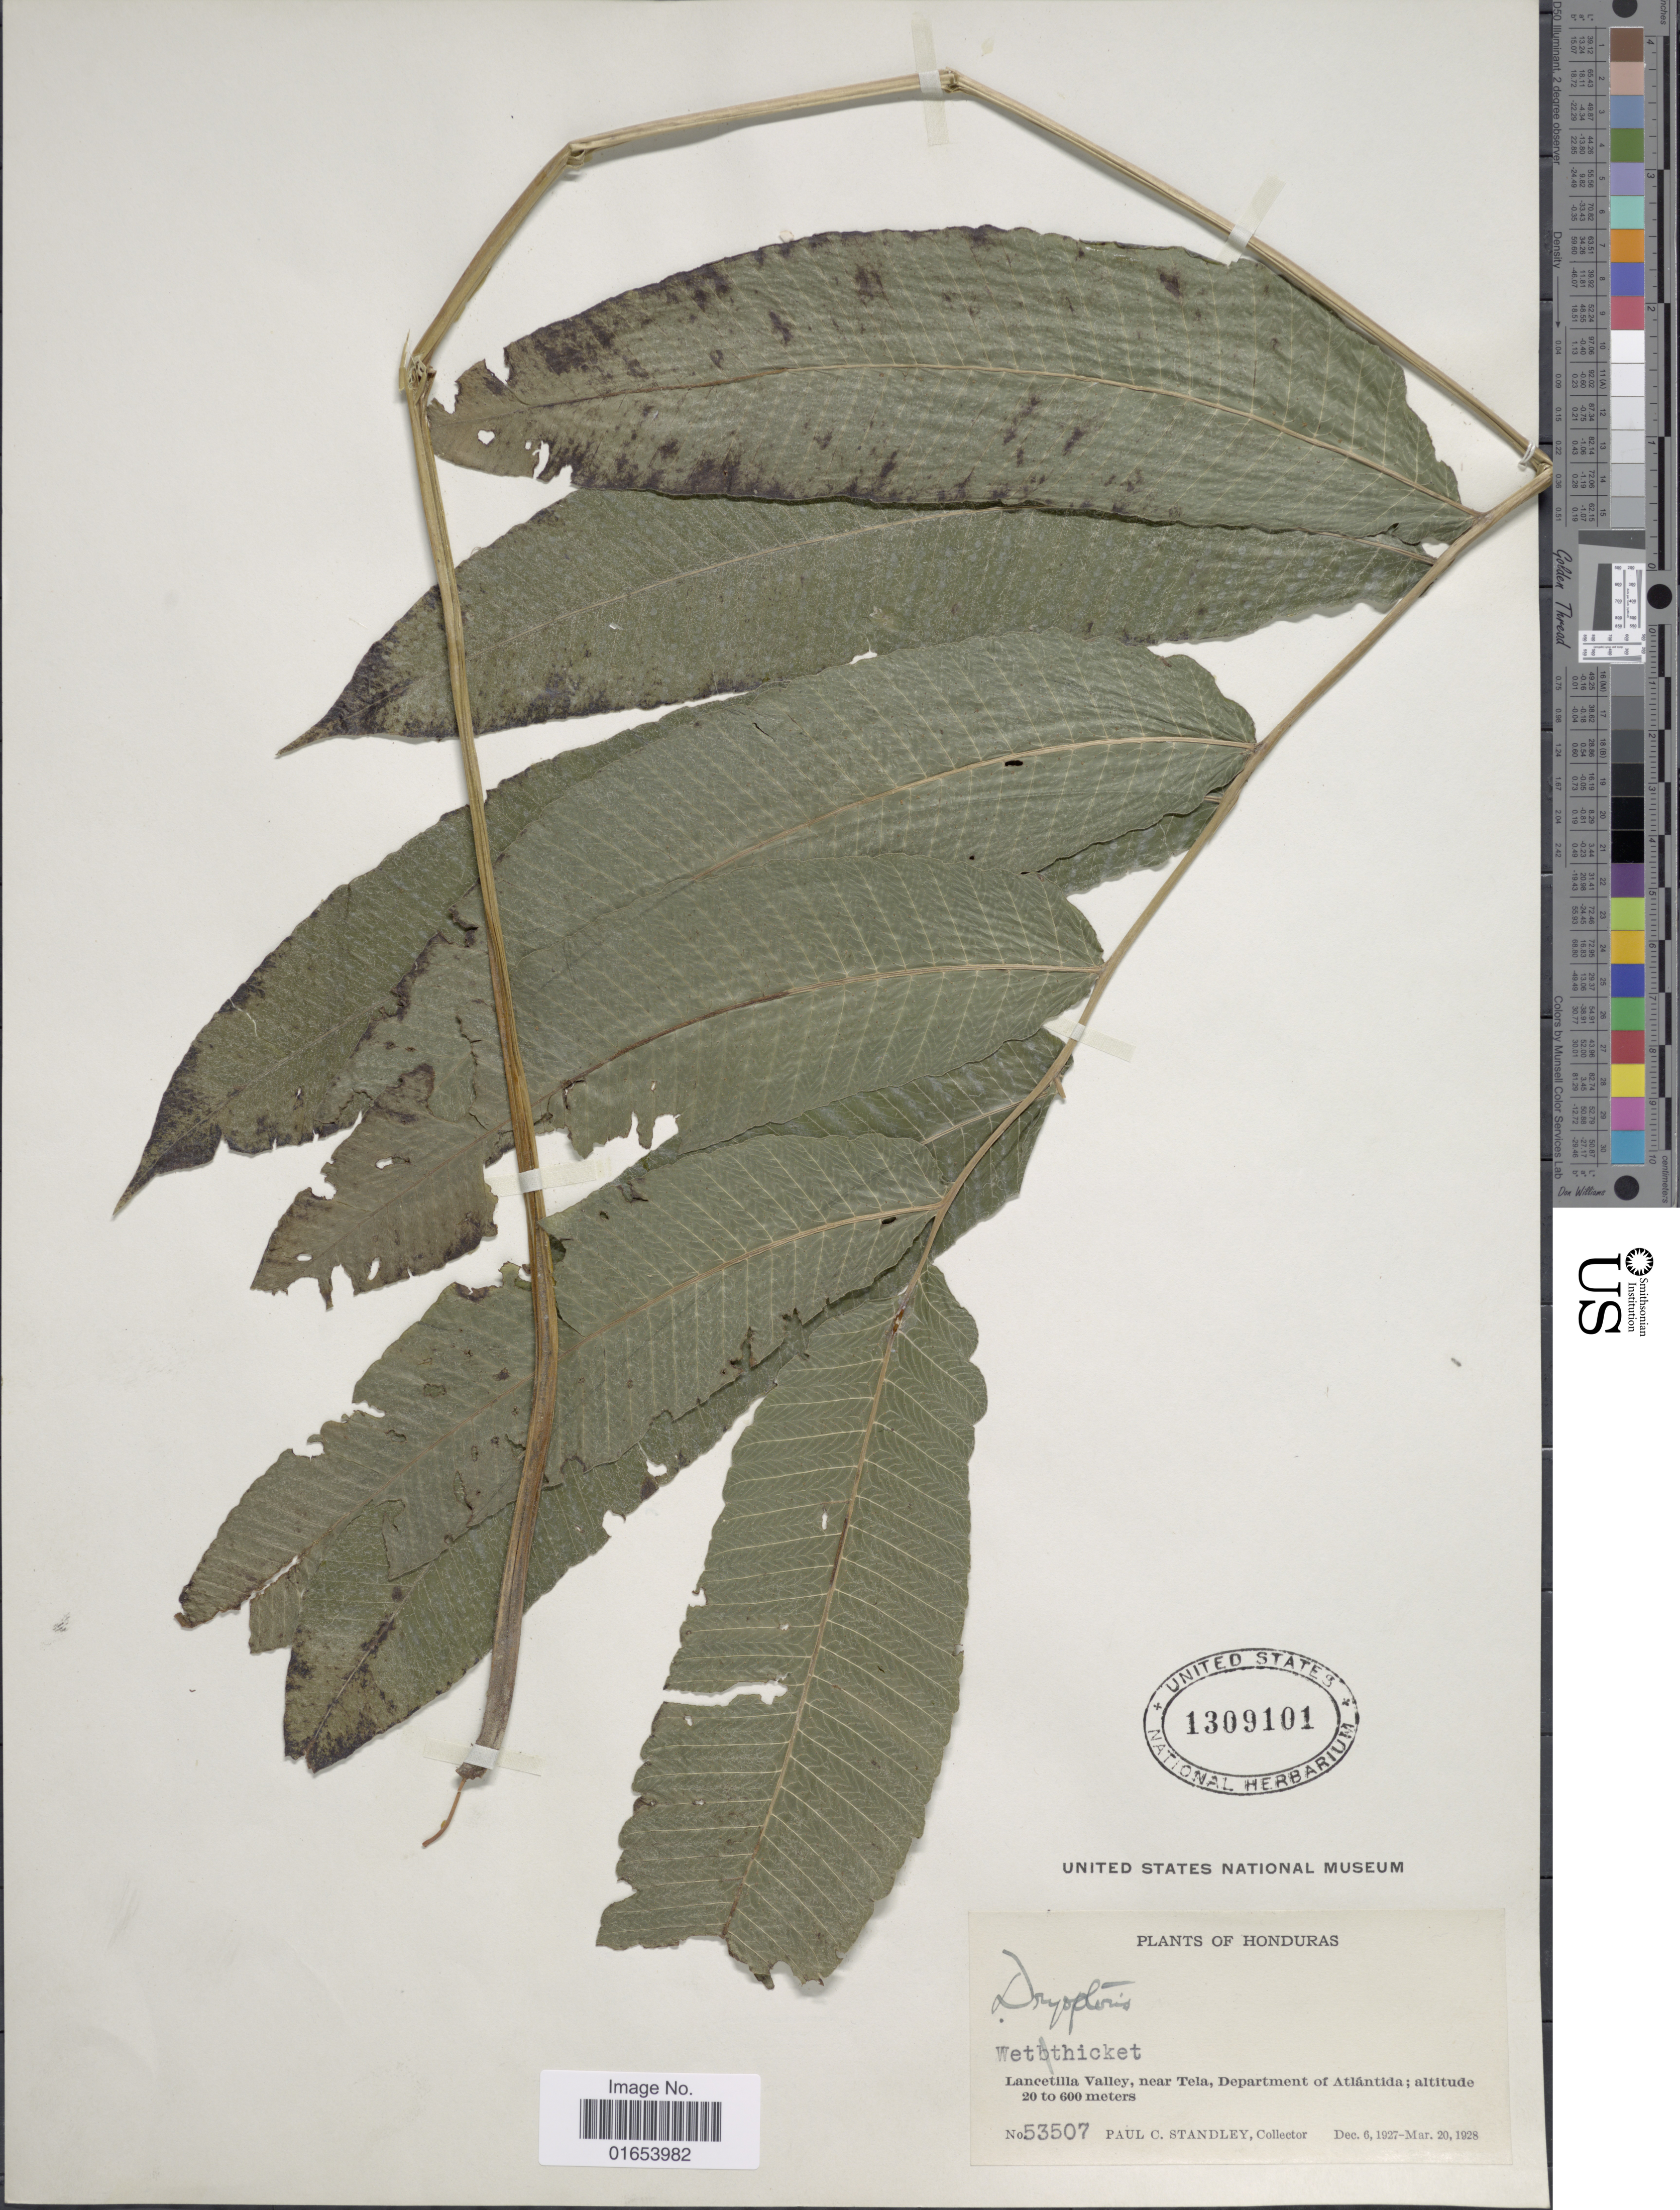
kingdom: Plantae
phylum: Tracheophyta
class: Polypodiopsida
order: Polypodiales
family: Thelypteridaceae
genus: Goniopteris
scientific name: Goniopteris ghiesbreghtii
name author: (Linden) J. Sm.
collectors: P. C. Standley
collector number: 53507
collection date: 1923-03-16/1928-03-20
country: Honduras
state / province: Atlántida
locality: Lancetilla Valley, near Tela, Department of Atlantida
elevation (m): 20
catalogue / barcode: US 1309101